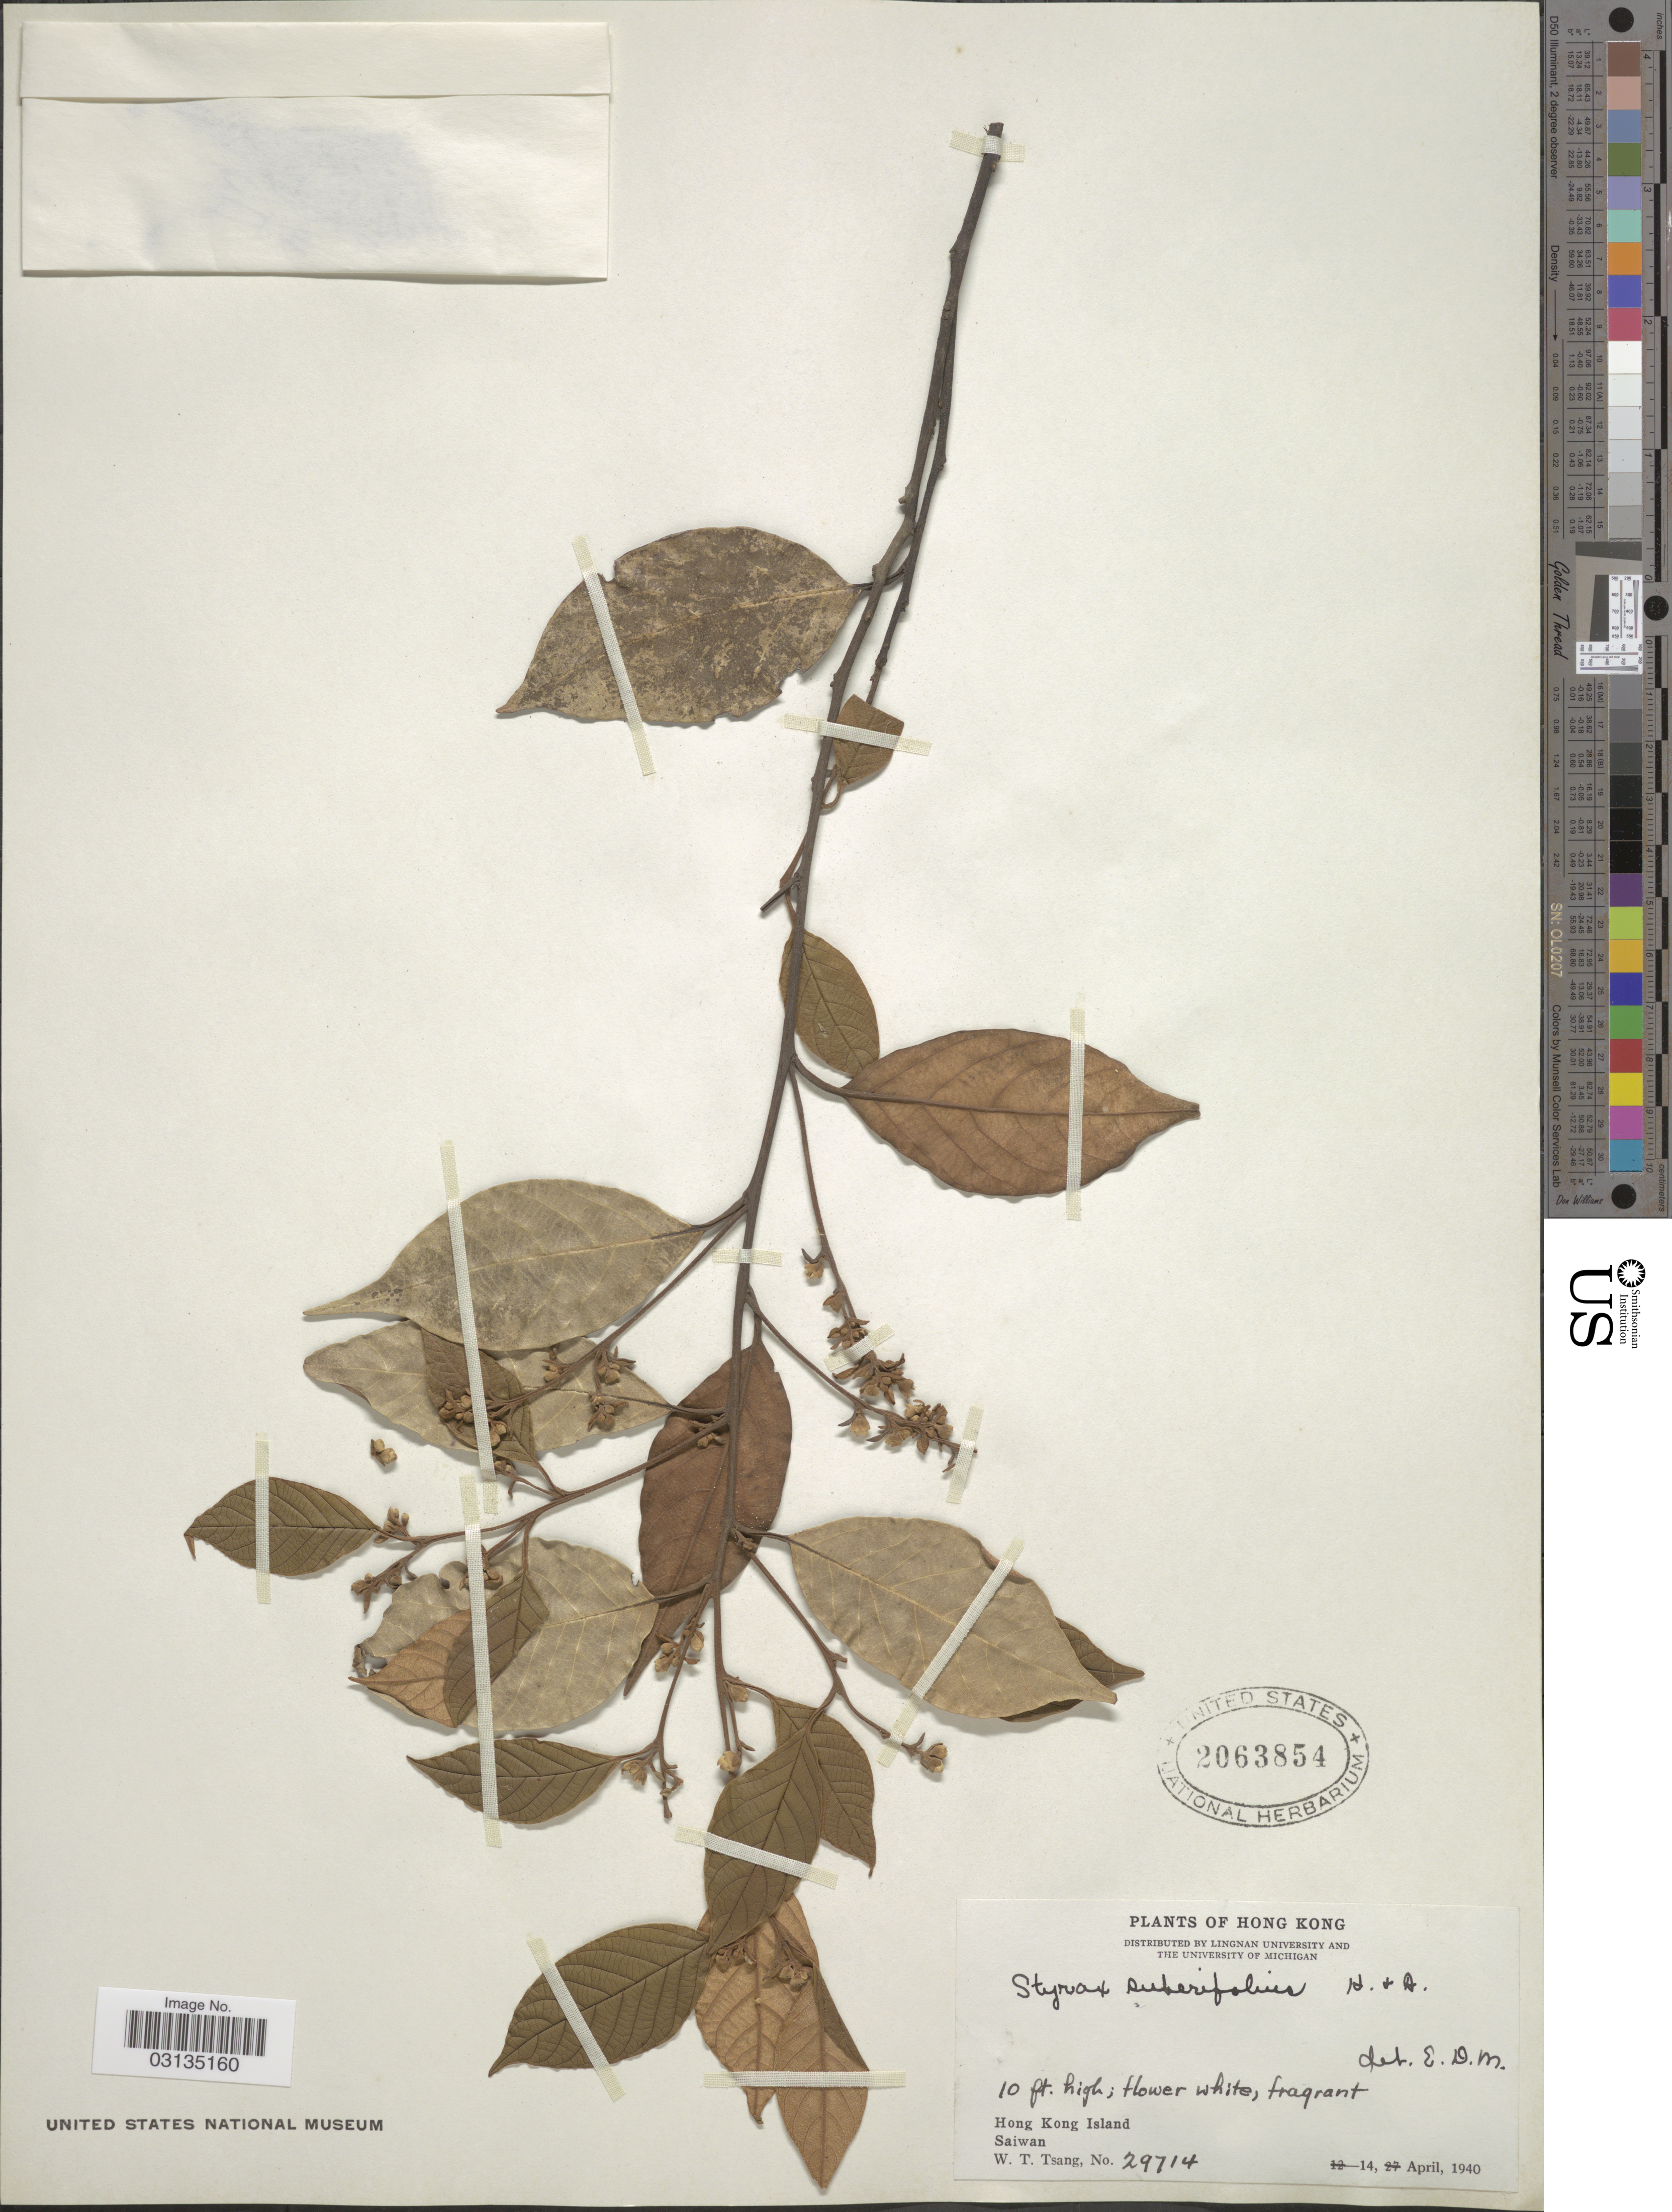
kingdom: Plantae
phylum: Tracheophyta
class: Magnoliopsida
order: Ericales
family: Styracaceae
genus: Styrax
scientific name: Styrax suberifolius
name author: Hook. & Arn.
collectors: W. T. Tsang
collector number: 29714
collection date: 1940-04-14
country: China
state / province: Hong Kong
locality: Hong Kong Island, Saiwan.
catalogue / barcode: US 2063854